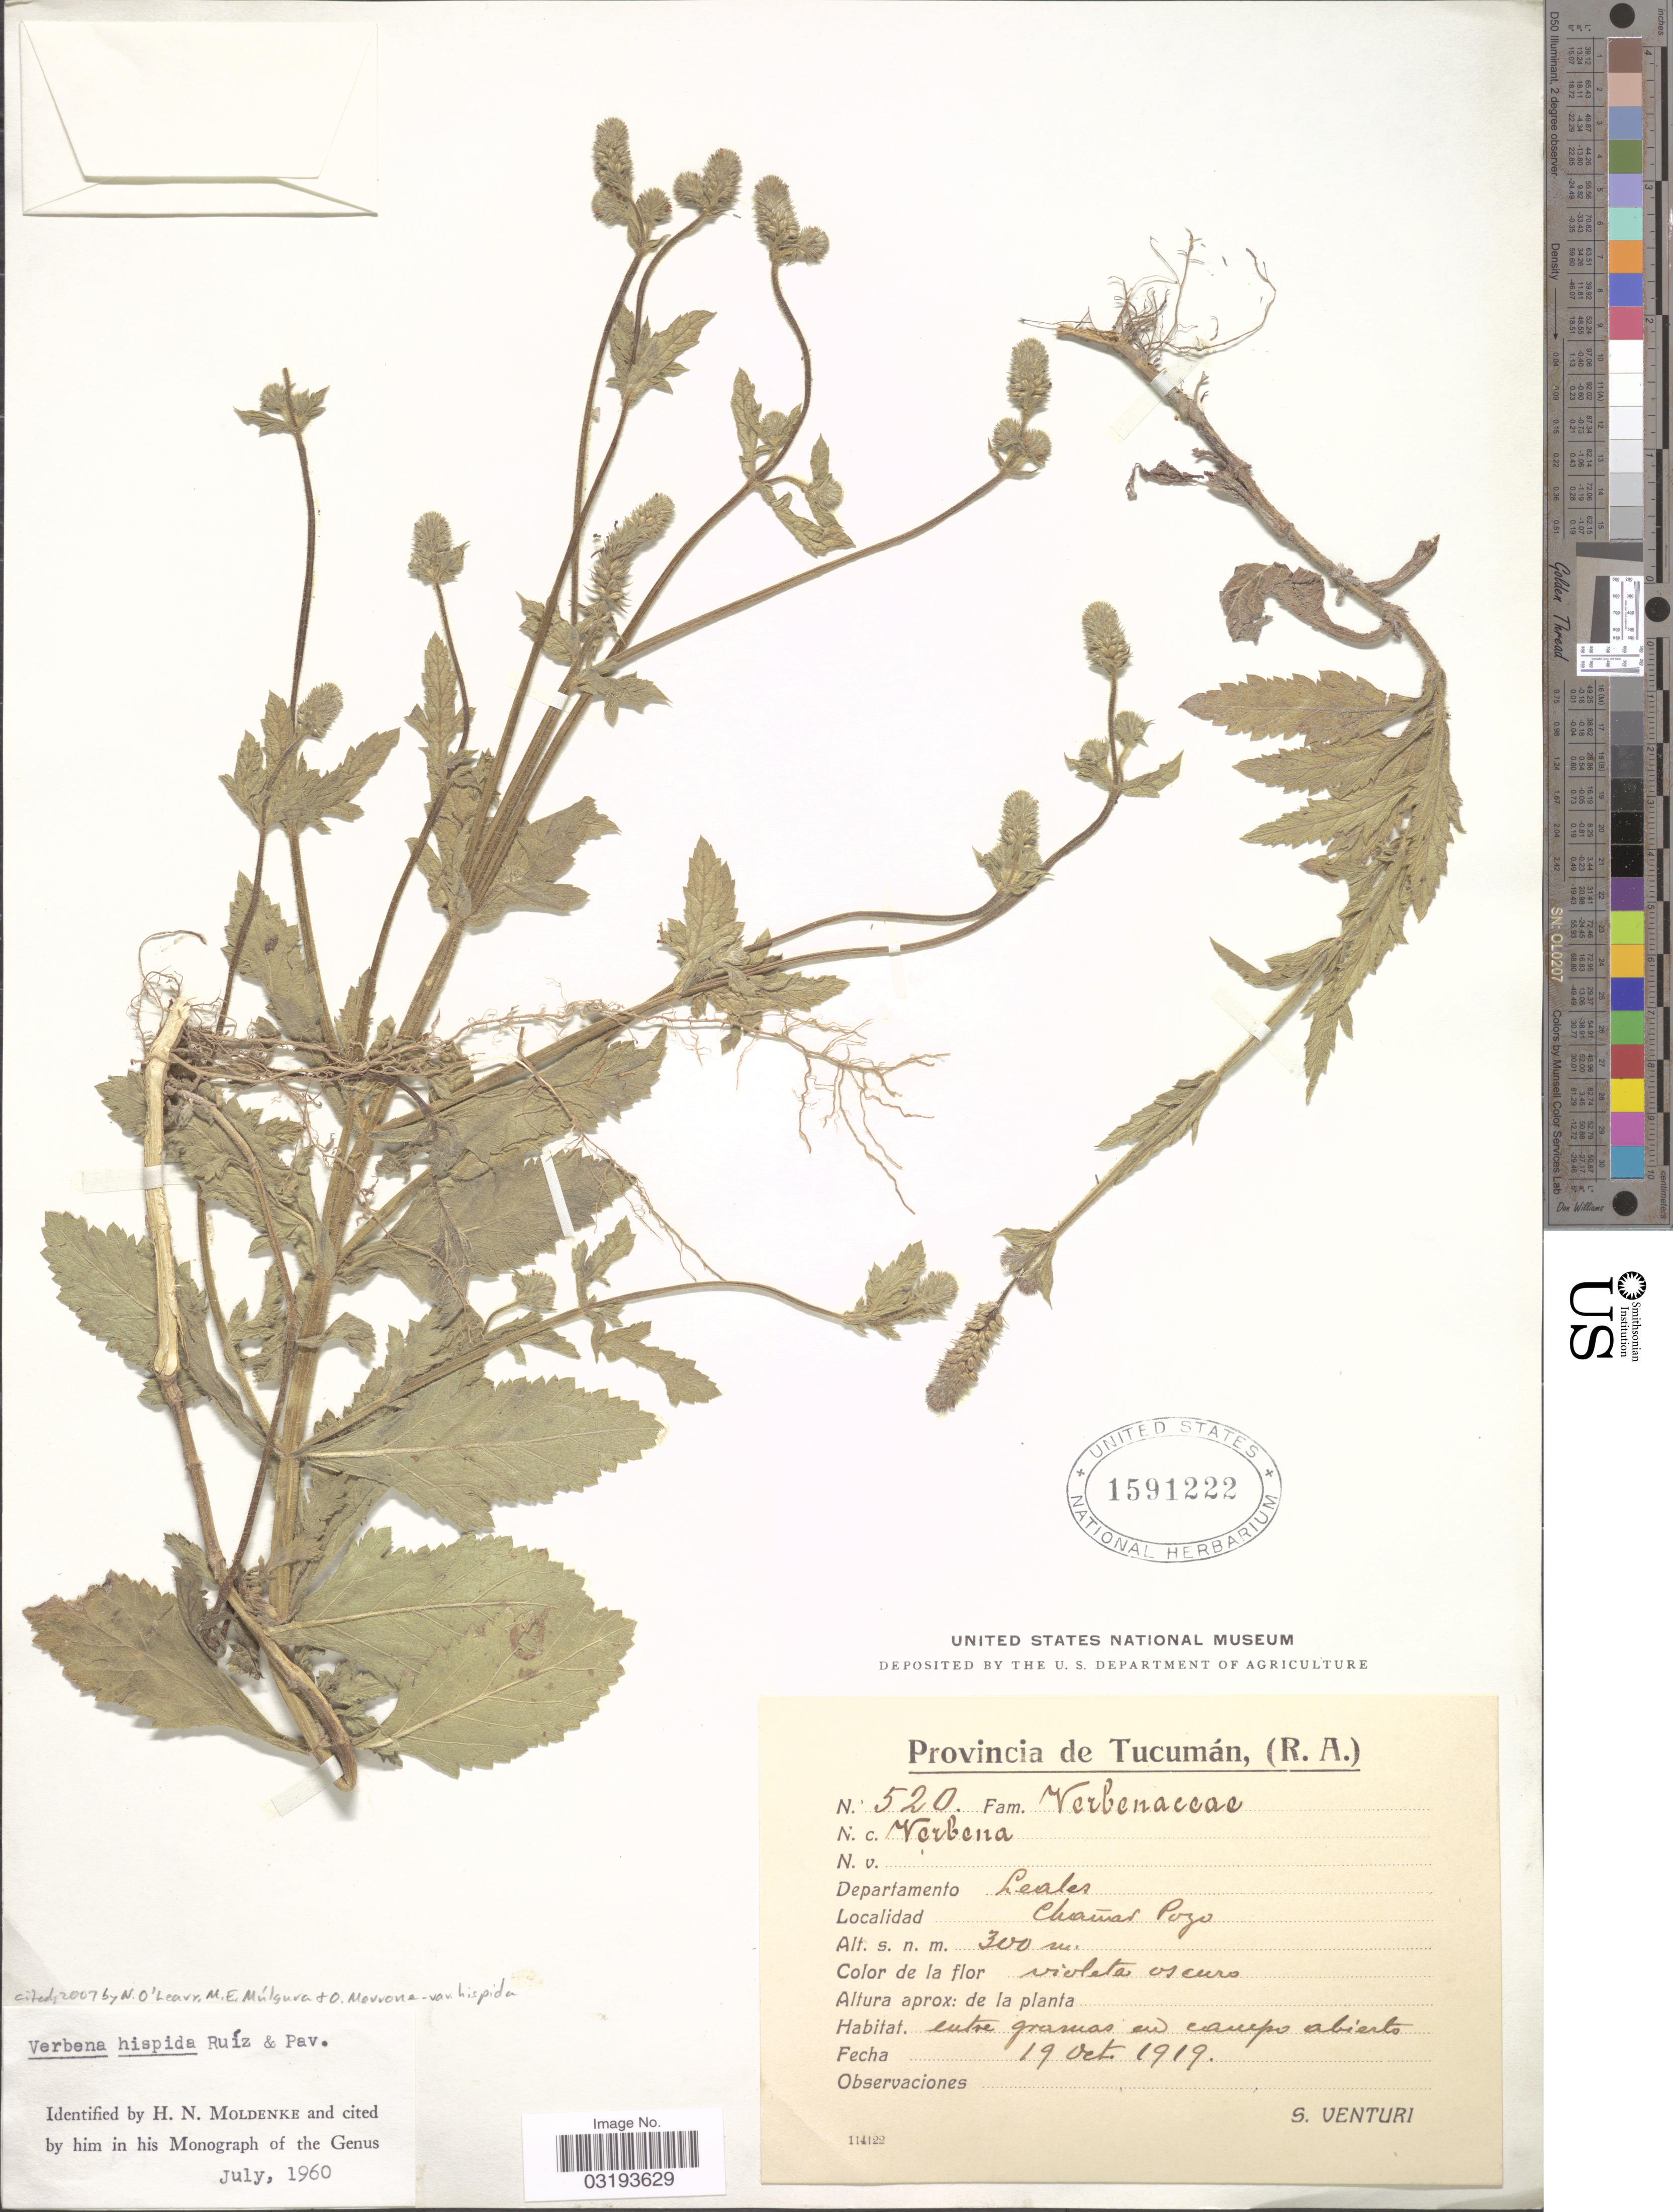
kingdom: Plantae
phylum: Tracheophyta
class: Magnoliopsida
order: Lamiales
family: Verbenaceae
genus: Verbena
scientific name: Verbena hispida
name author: Ruiz & Pav.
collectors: S. Venturi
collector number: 520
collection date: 1919-10-19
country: Argentina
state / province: Tucuman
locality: Departamento Leales. Chañar Pozo.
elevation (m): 300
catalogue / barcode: US 1591222